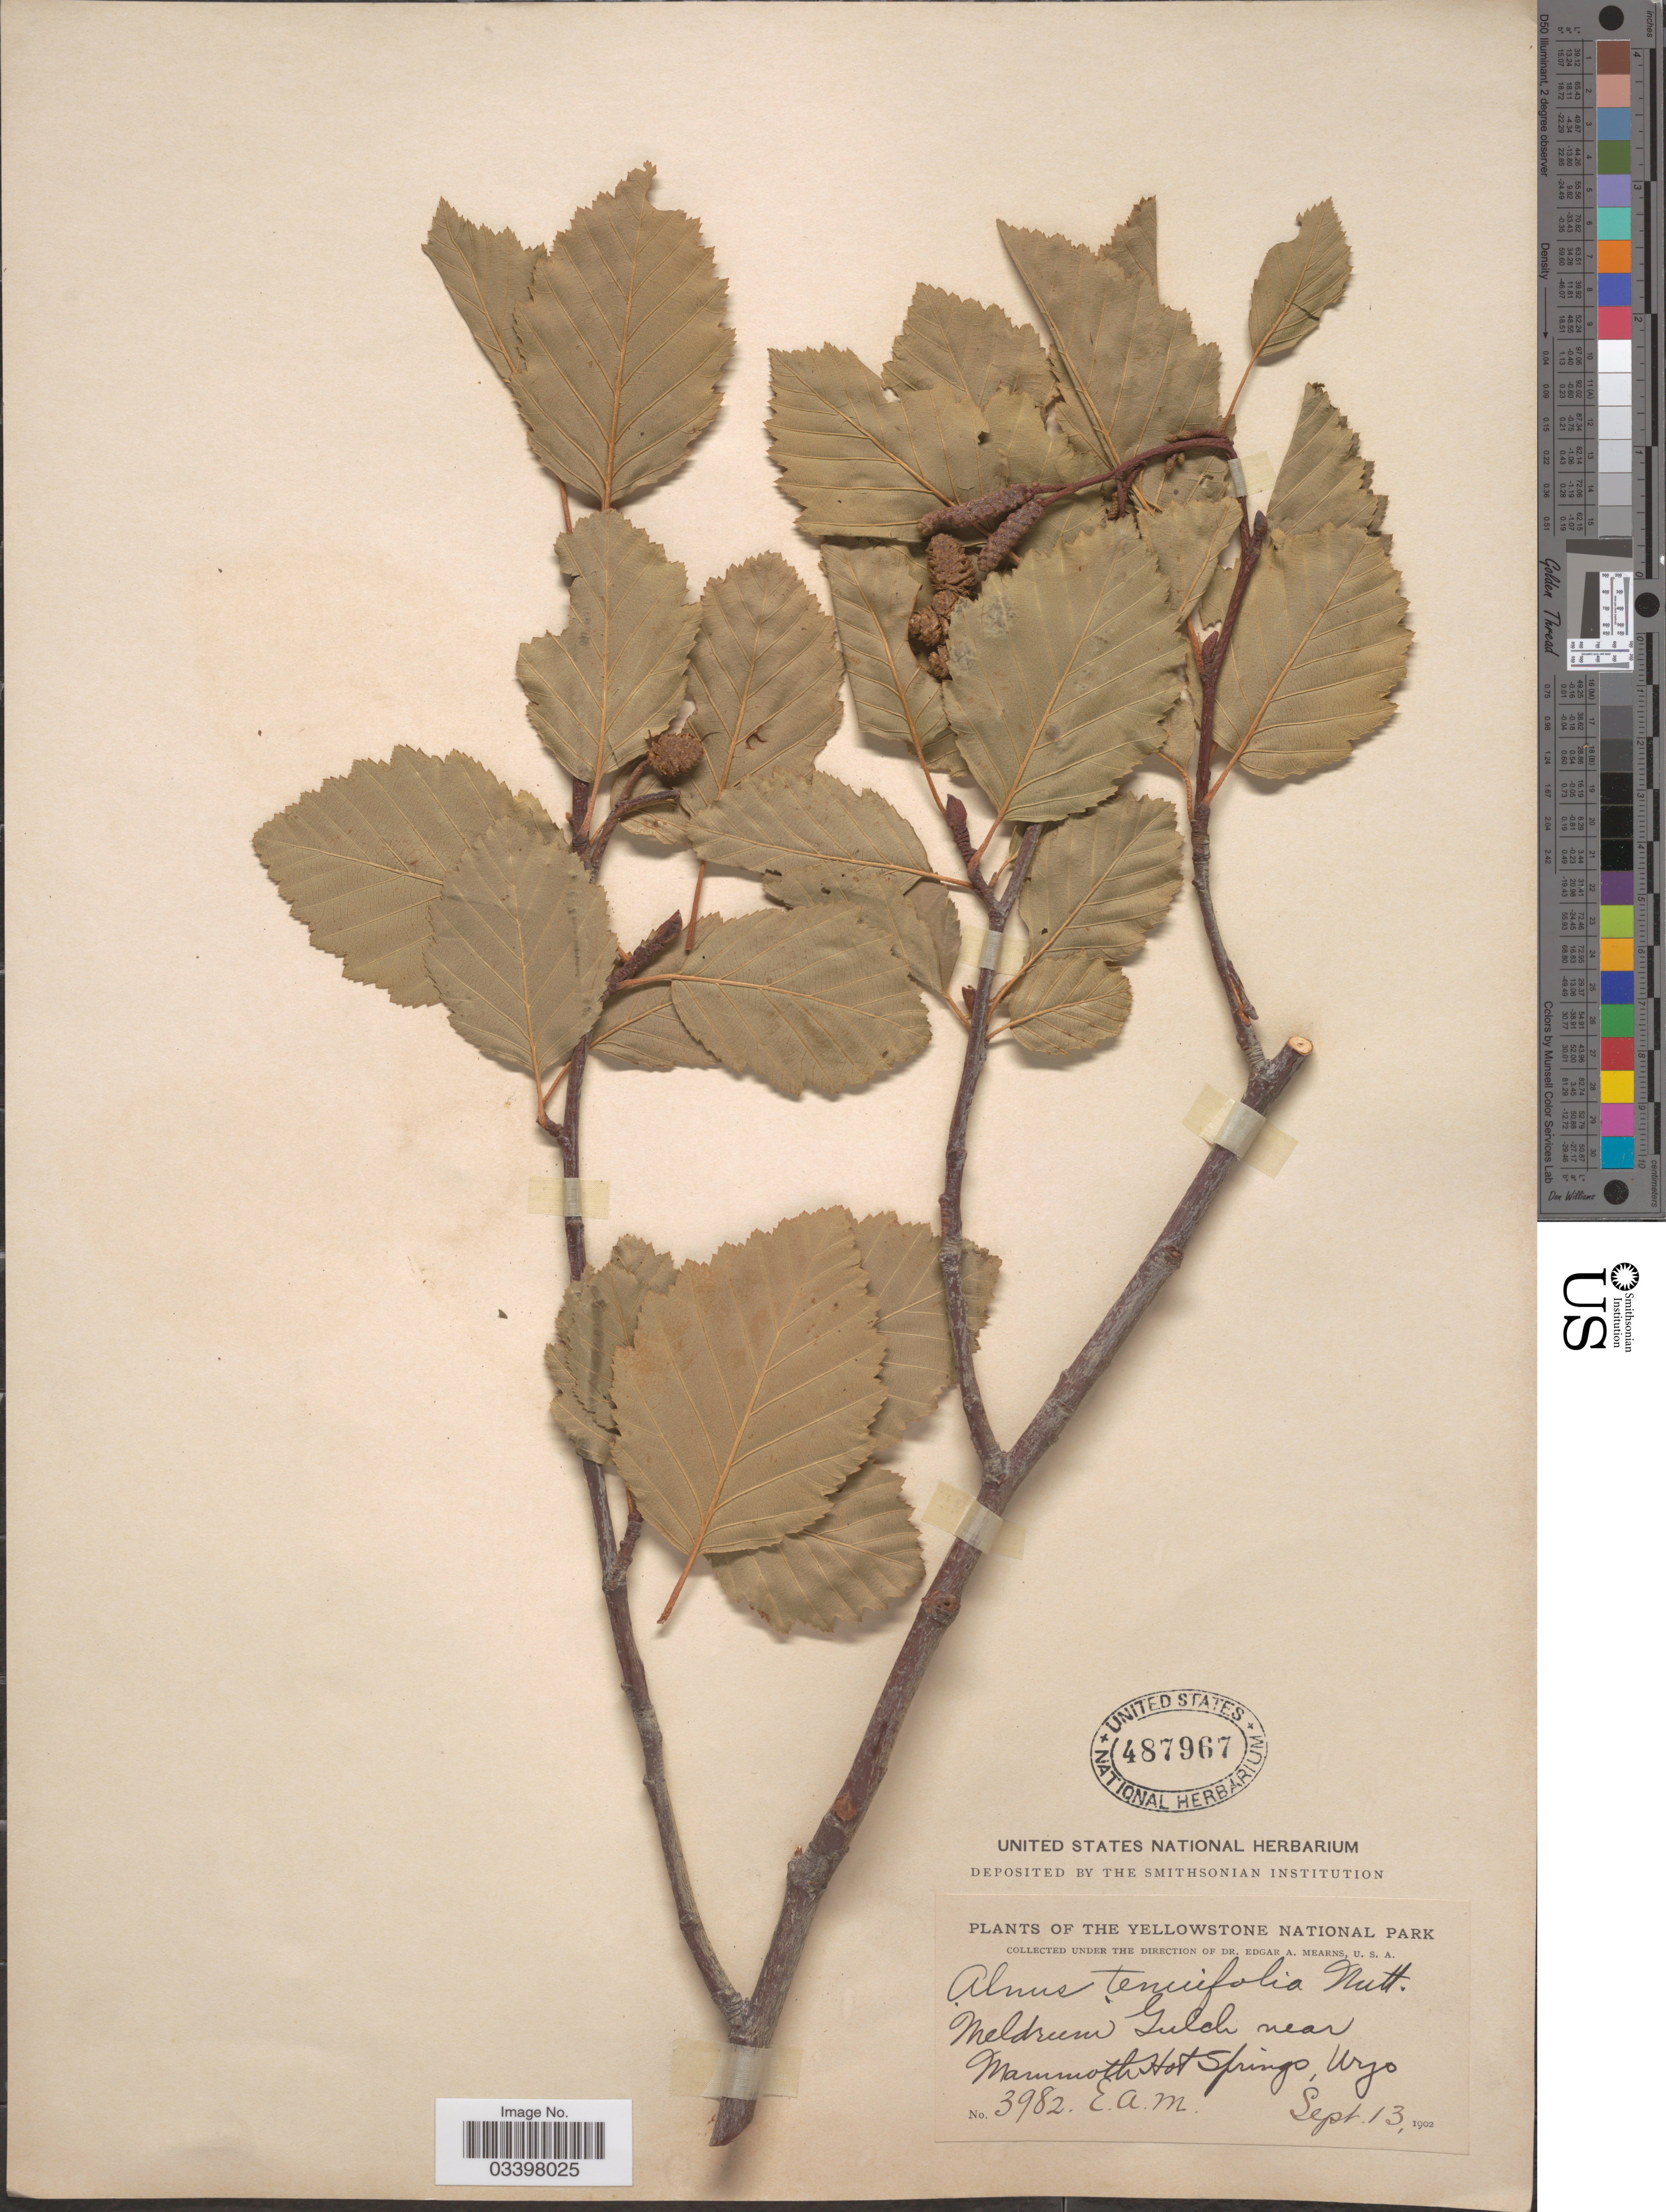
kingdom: Plantae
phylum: Tracheophyta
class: Magnoliopsida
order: Fagales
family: Betulaceae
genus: Alnus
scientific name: Alnus incana subsp. tenuifolia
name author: (Nutt.) Breitung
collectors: E. A. Mearns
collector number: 3982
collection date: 1902-09-13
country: United States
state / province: Wyoming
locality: Yellowstone National Park. Meldrum Gulch near Mammoth Hot Springs.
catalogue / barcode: US 487967